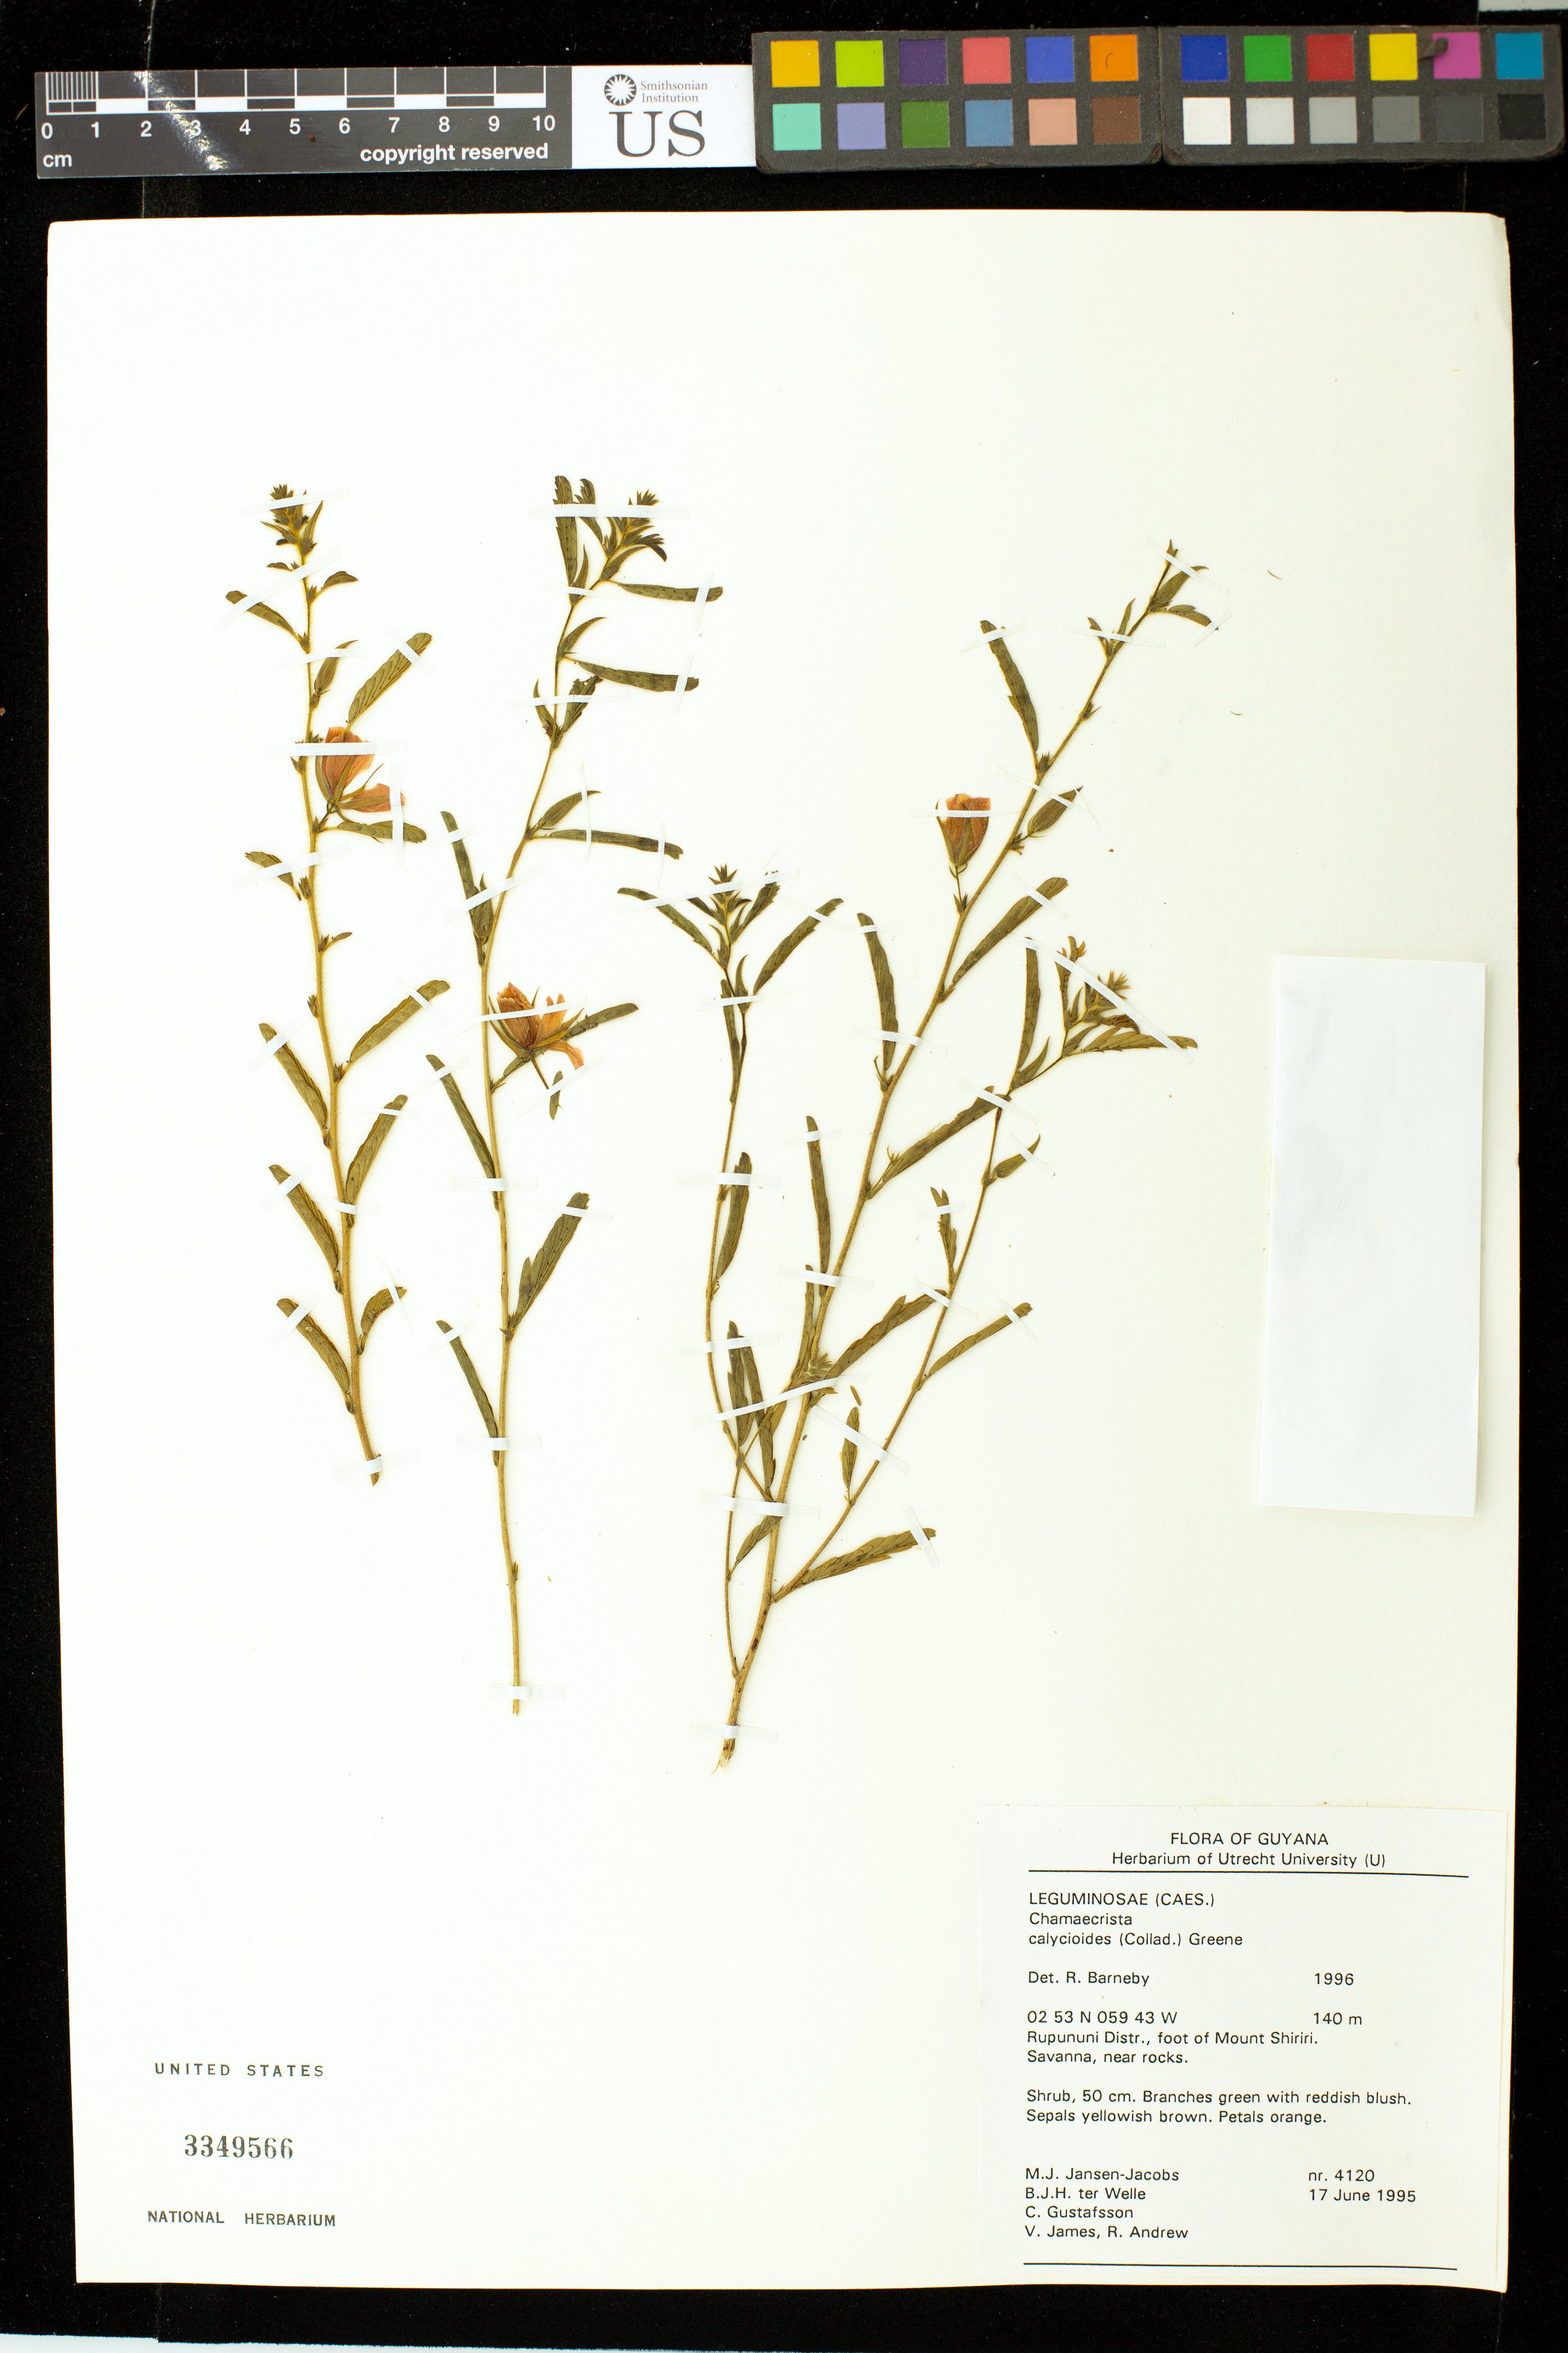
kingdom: Plantae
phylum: Tracheophyta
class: Magnoliopsida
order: Fabales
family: Fabaceae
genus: Chamaecrista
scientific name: Chamaecrista calycioides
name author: (Collad.) Greene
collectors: M. J. Jansen-Jacobs, B. Welle, C. G. Gustafsson, V. James & R. Andrew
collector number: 4120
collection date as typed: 17-Jun-95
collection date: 1995-06-17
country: Guyana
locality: Foot of Mount Shiriri. Rupununi District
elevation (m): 140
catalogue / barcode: US 3349566